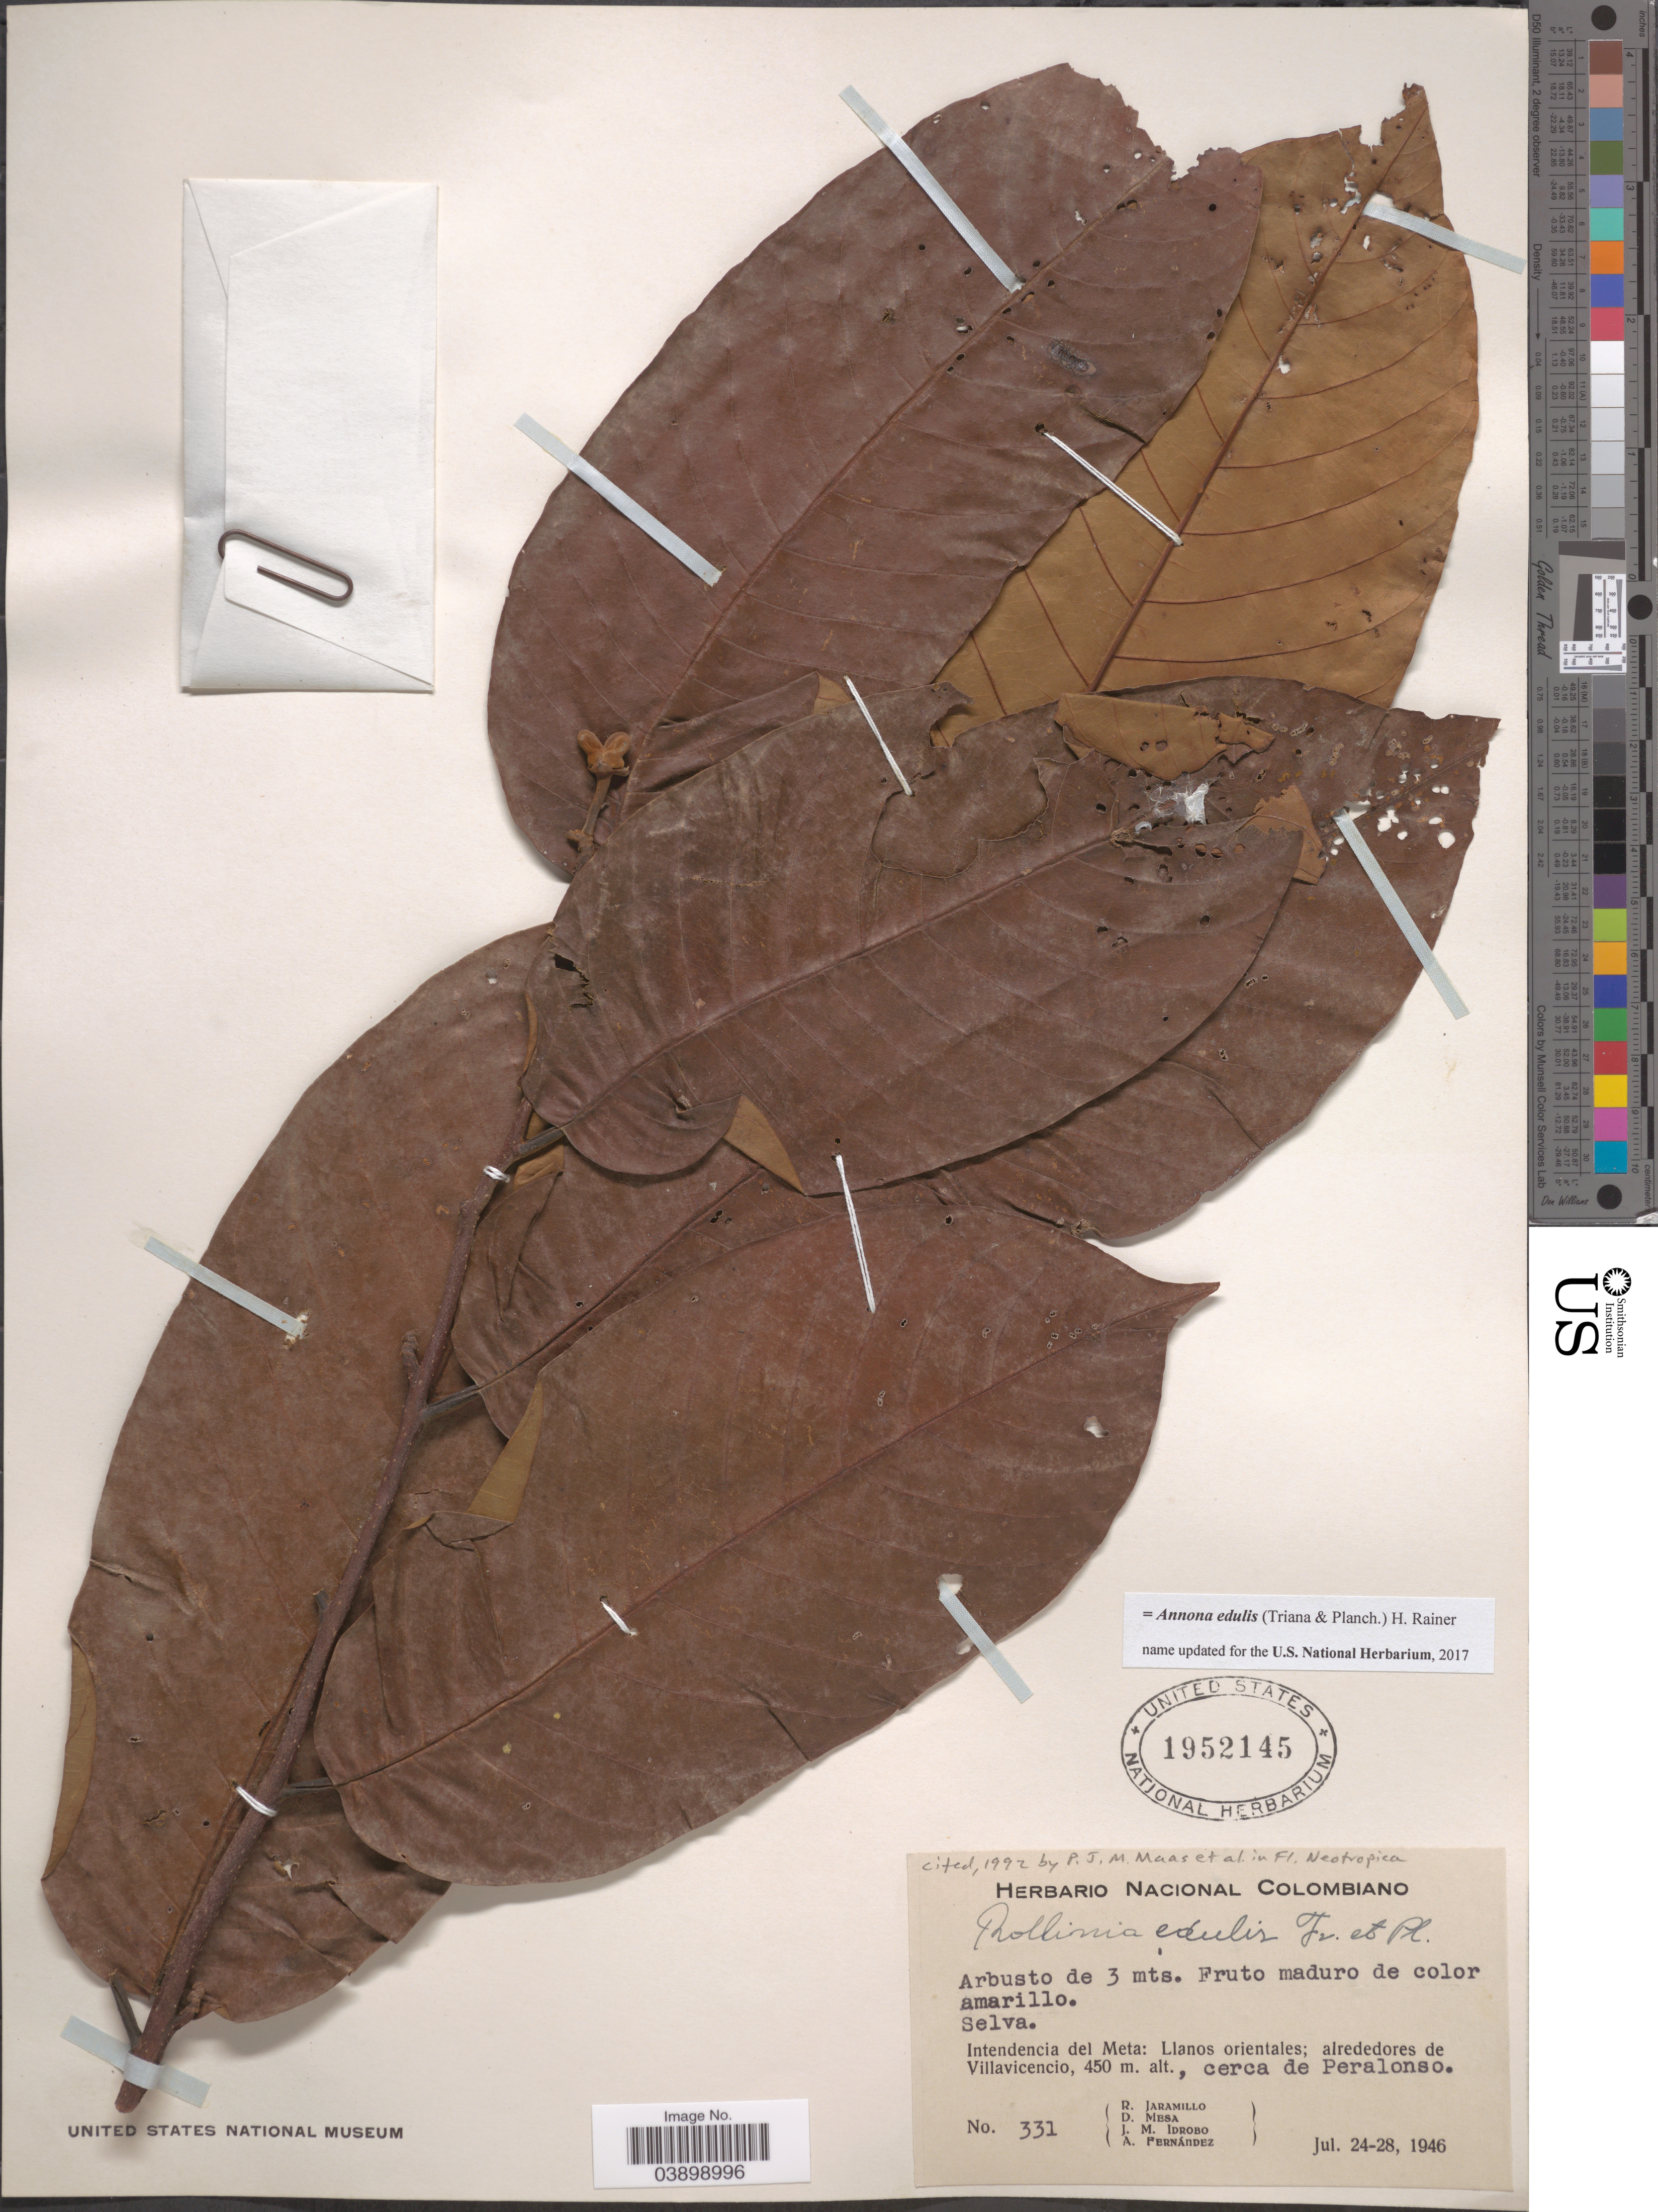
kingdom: Plantae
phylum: Tracheophyta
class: Magnoliopsida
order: Magnoliales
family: Annonaceae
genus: Annona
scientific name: Annona edulis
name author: (Triana & Planch.) H. Rainer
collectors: R. Jaramillo, D. Mesa, J. M. Idrobo & A. Fernández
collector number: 331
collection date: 1946-07-24/1946-07-28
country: Colombia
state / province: Meta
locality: Intendencia del Meta: Llanos orientales; alrededores de Villavicencio, cerca de Peralonso.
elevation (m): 450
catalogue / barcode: US 1952145